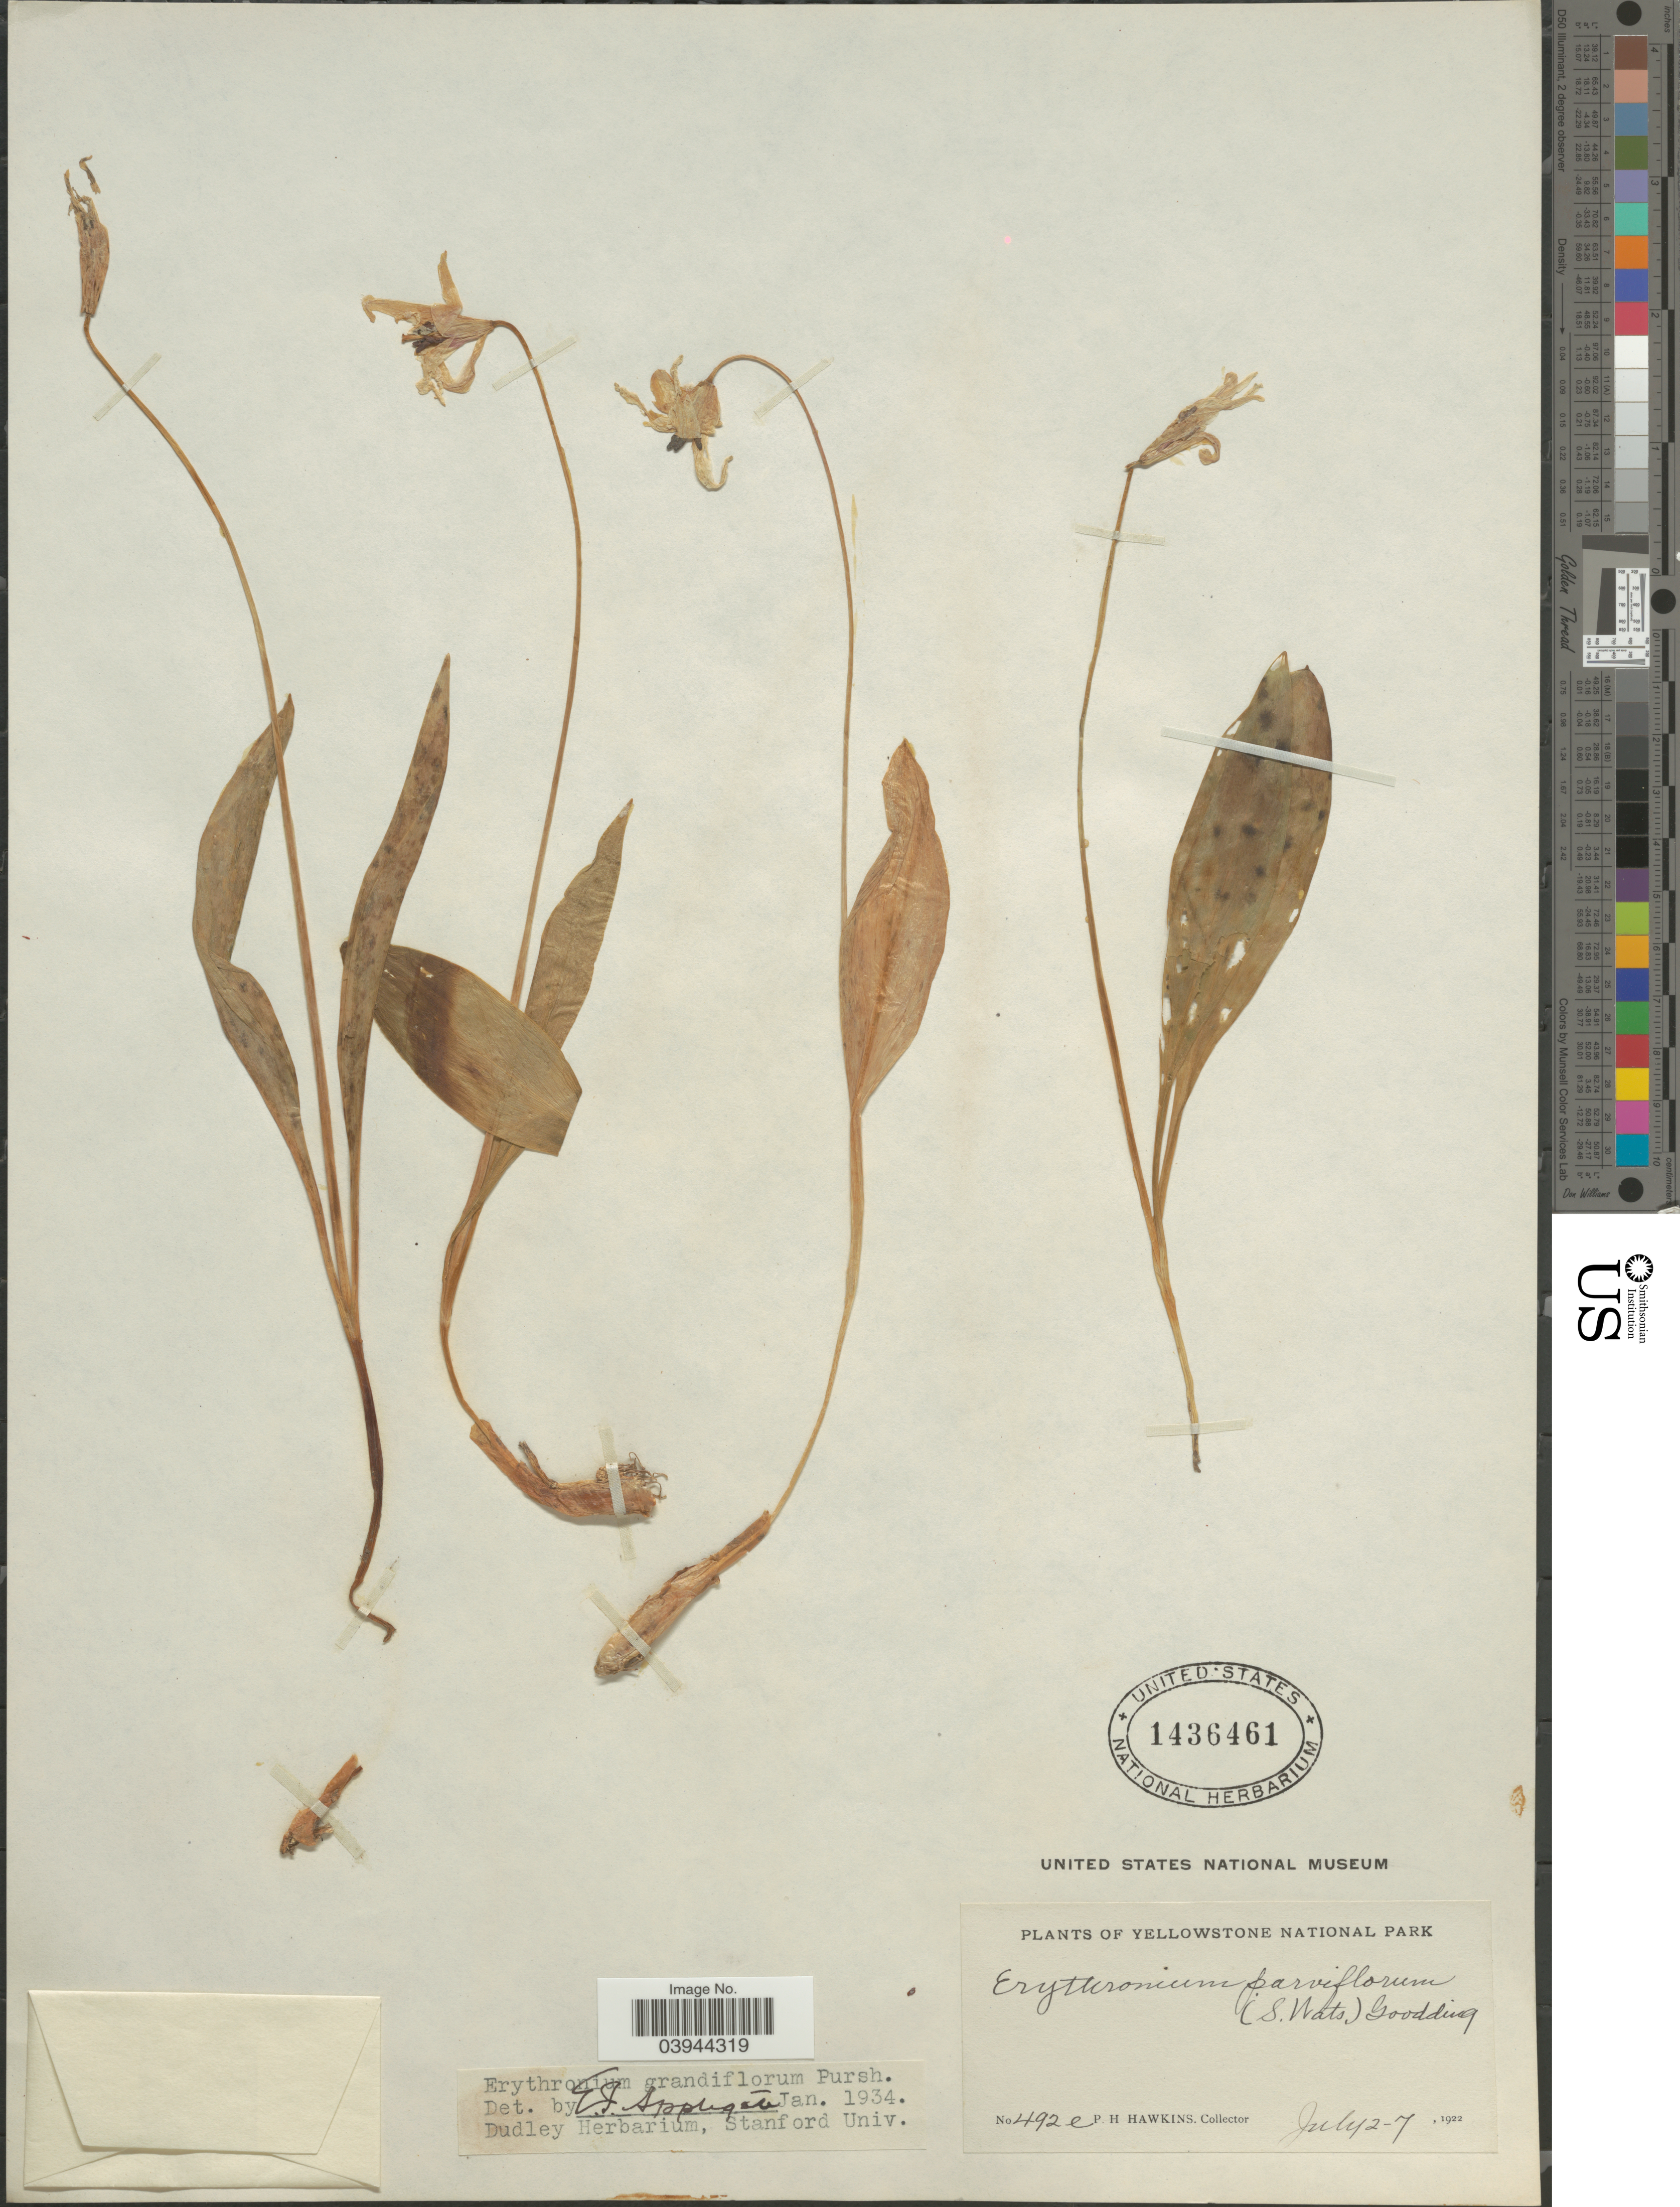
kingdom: Plantae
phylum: Tracheophyta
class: Liliopsida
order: Liliales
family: Liliaceae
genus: Erythronium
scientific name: Erythronium grandiflorum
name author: Pursh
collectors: P. Hawkins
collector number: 492e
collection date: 1922-07-02/1922-07-07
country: United States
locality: Yellowstone National Park.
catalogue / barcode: US 1436461